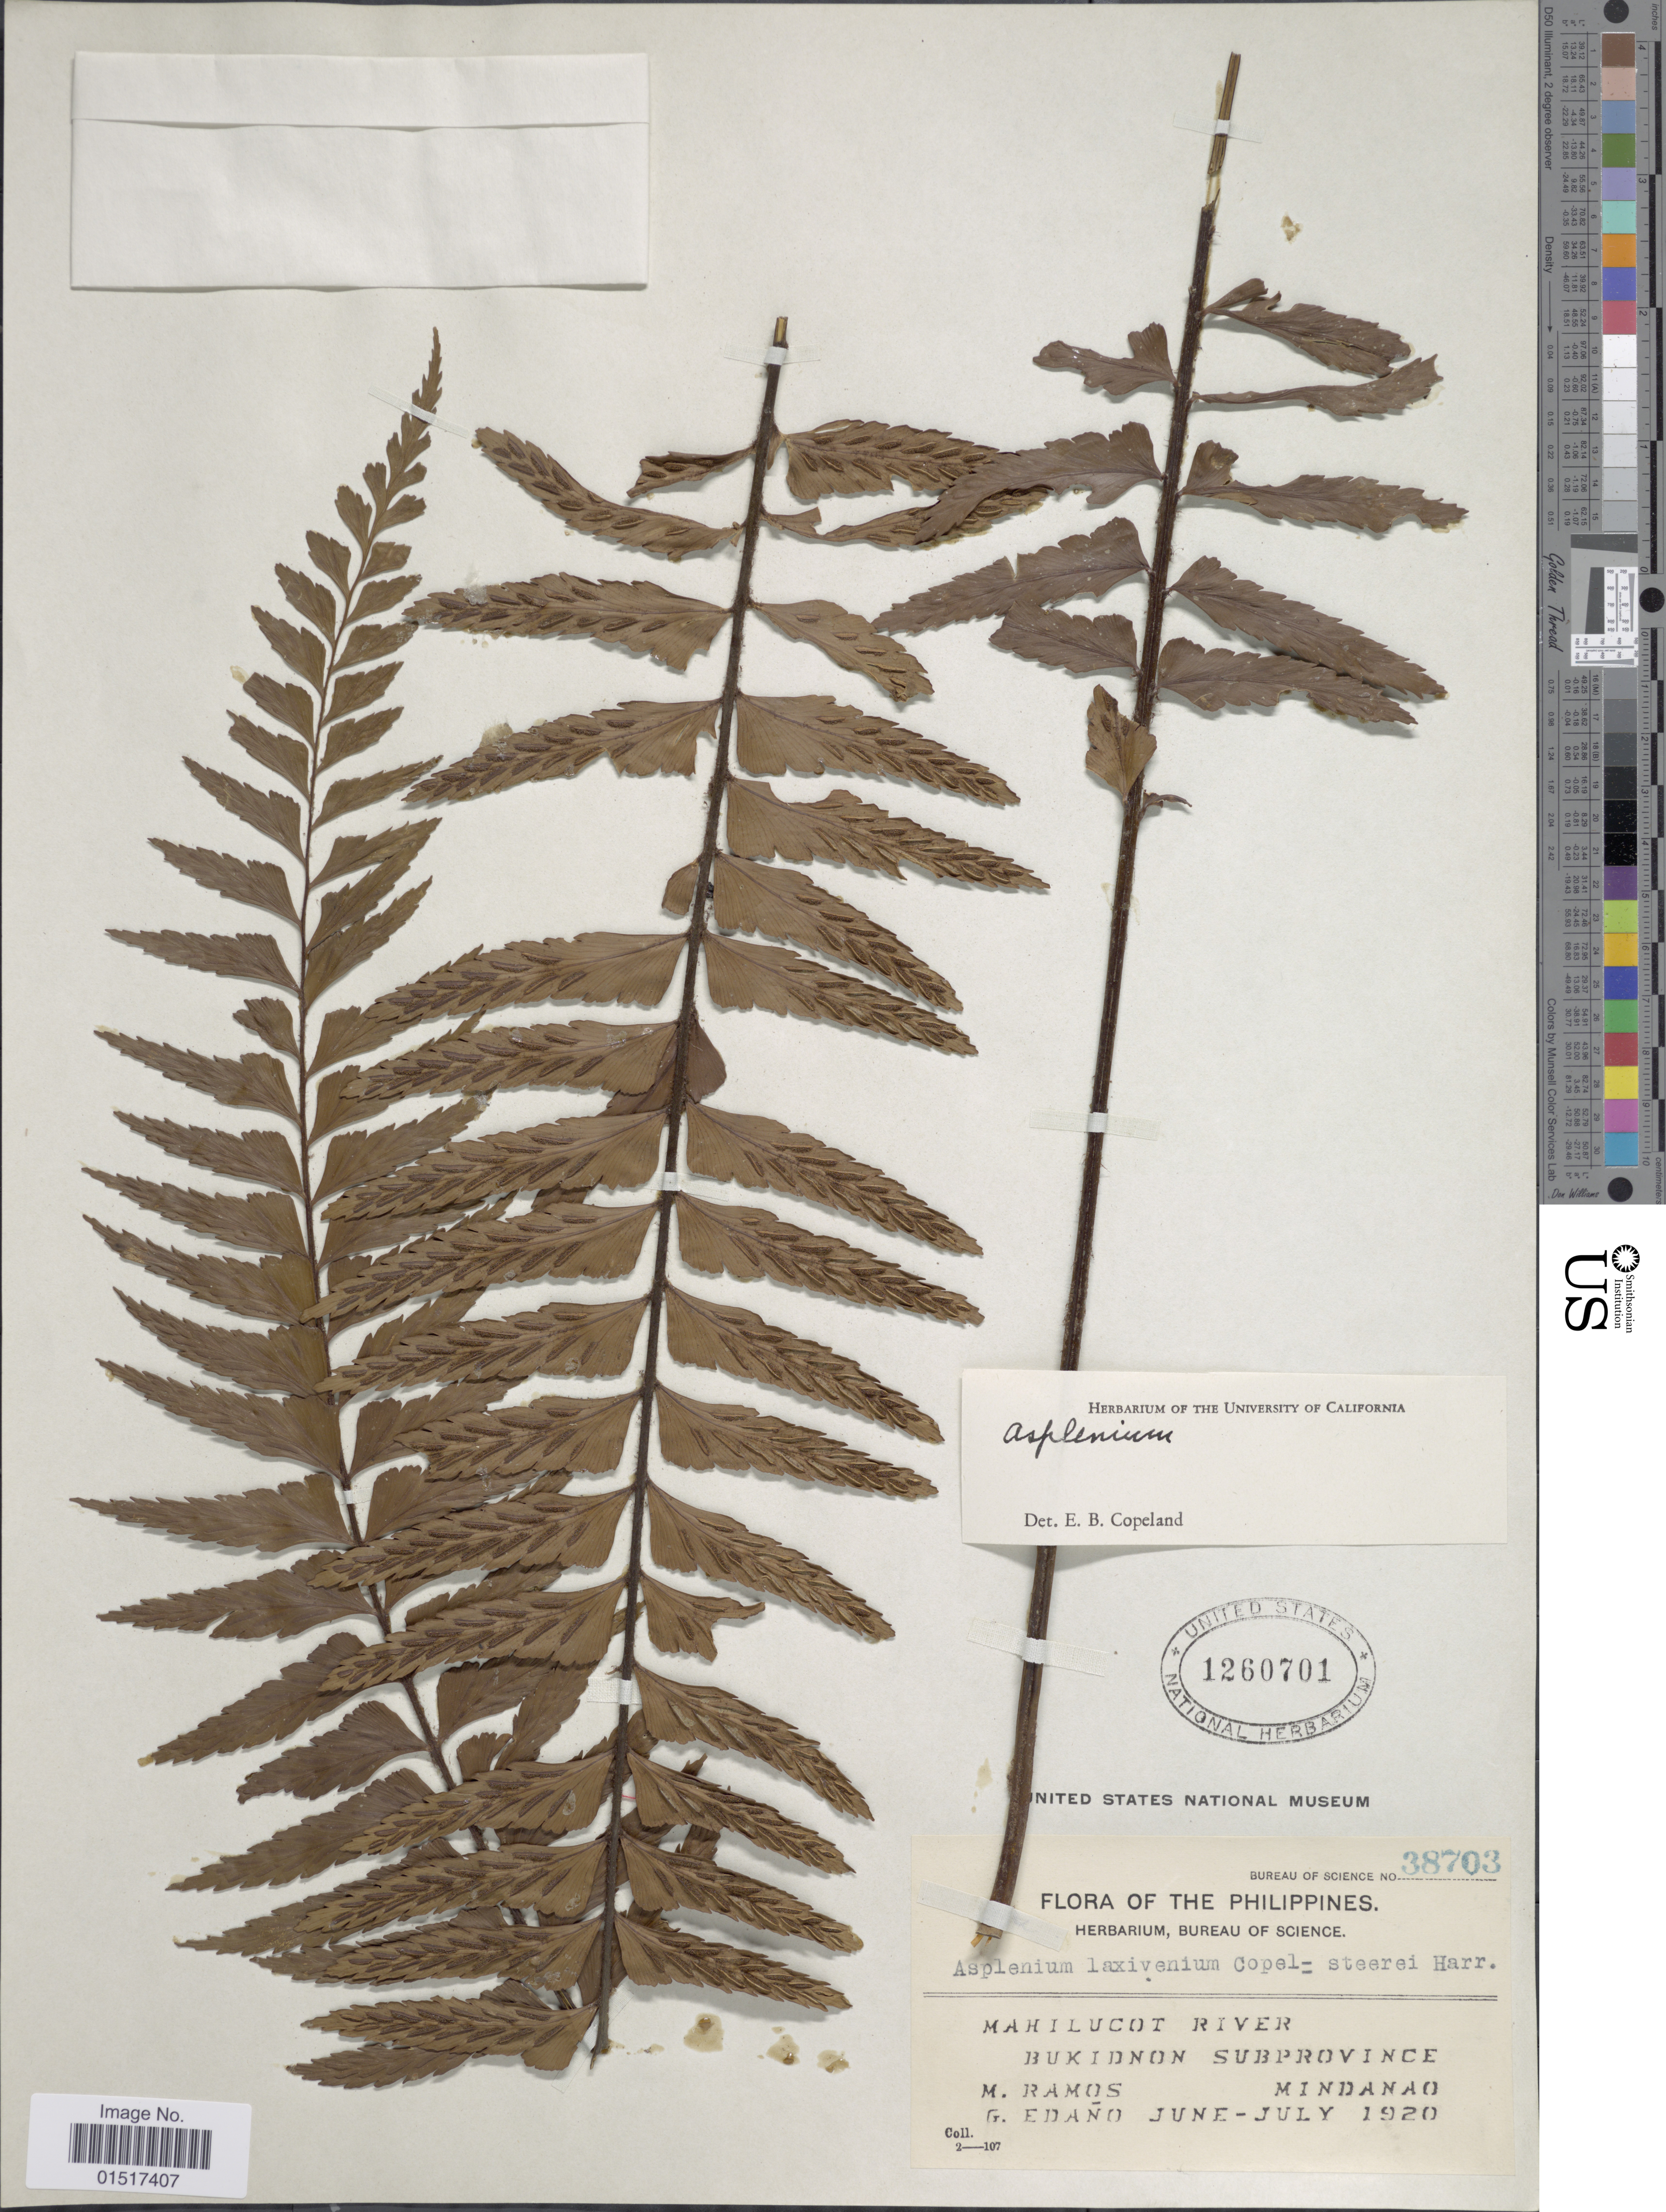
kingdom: Plantae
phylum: Tracheophyta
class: Polypodiopsida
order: Polypodiales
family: Aspleniaceae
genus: Asplenium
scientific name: Asplenium sp.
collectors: M. Ramos & G. Edaño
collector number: Bureau of Science 38703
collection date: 1920-06/1920-07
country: Philippines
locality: Mahilucot River. Bukidnon Subprovince. Mindanao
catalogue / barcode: US 1260701